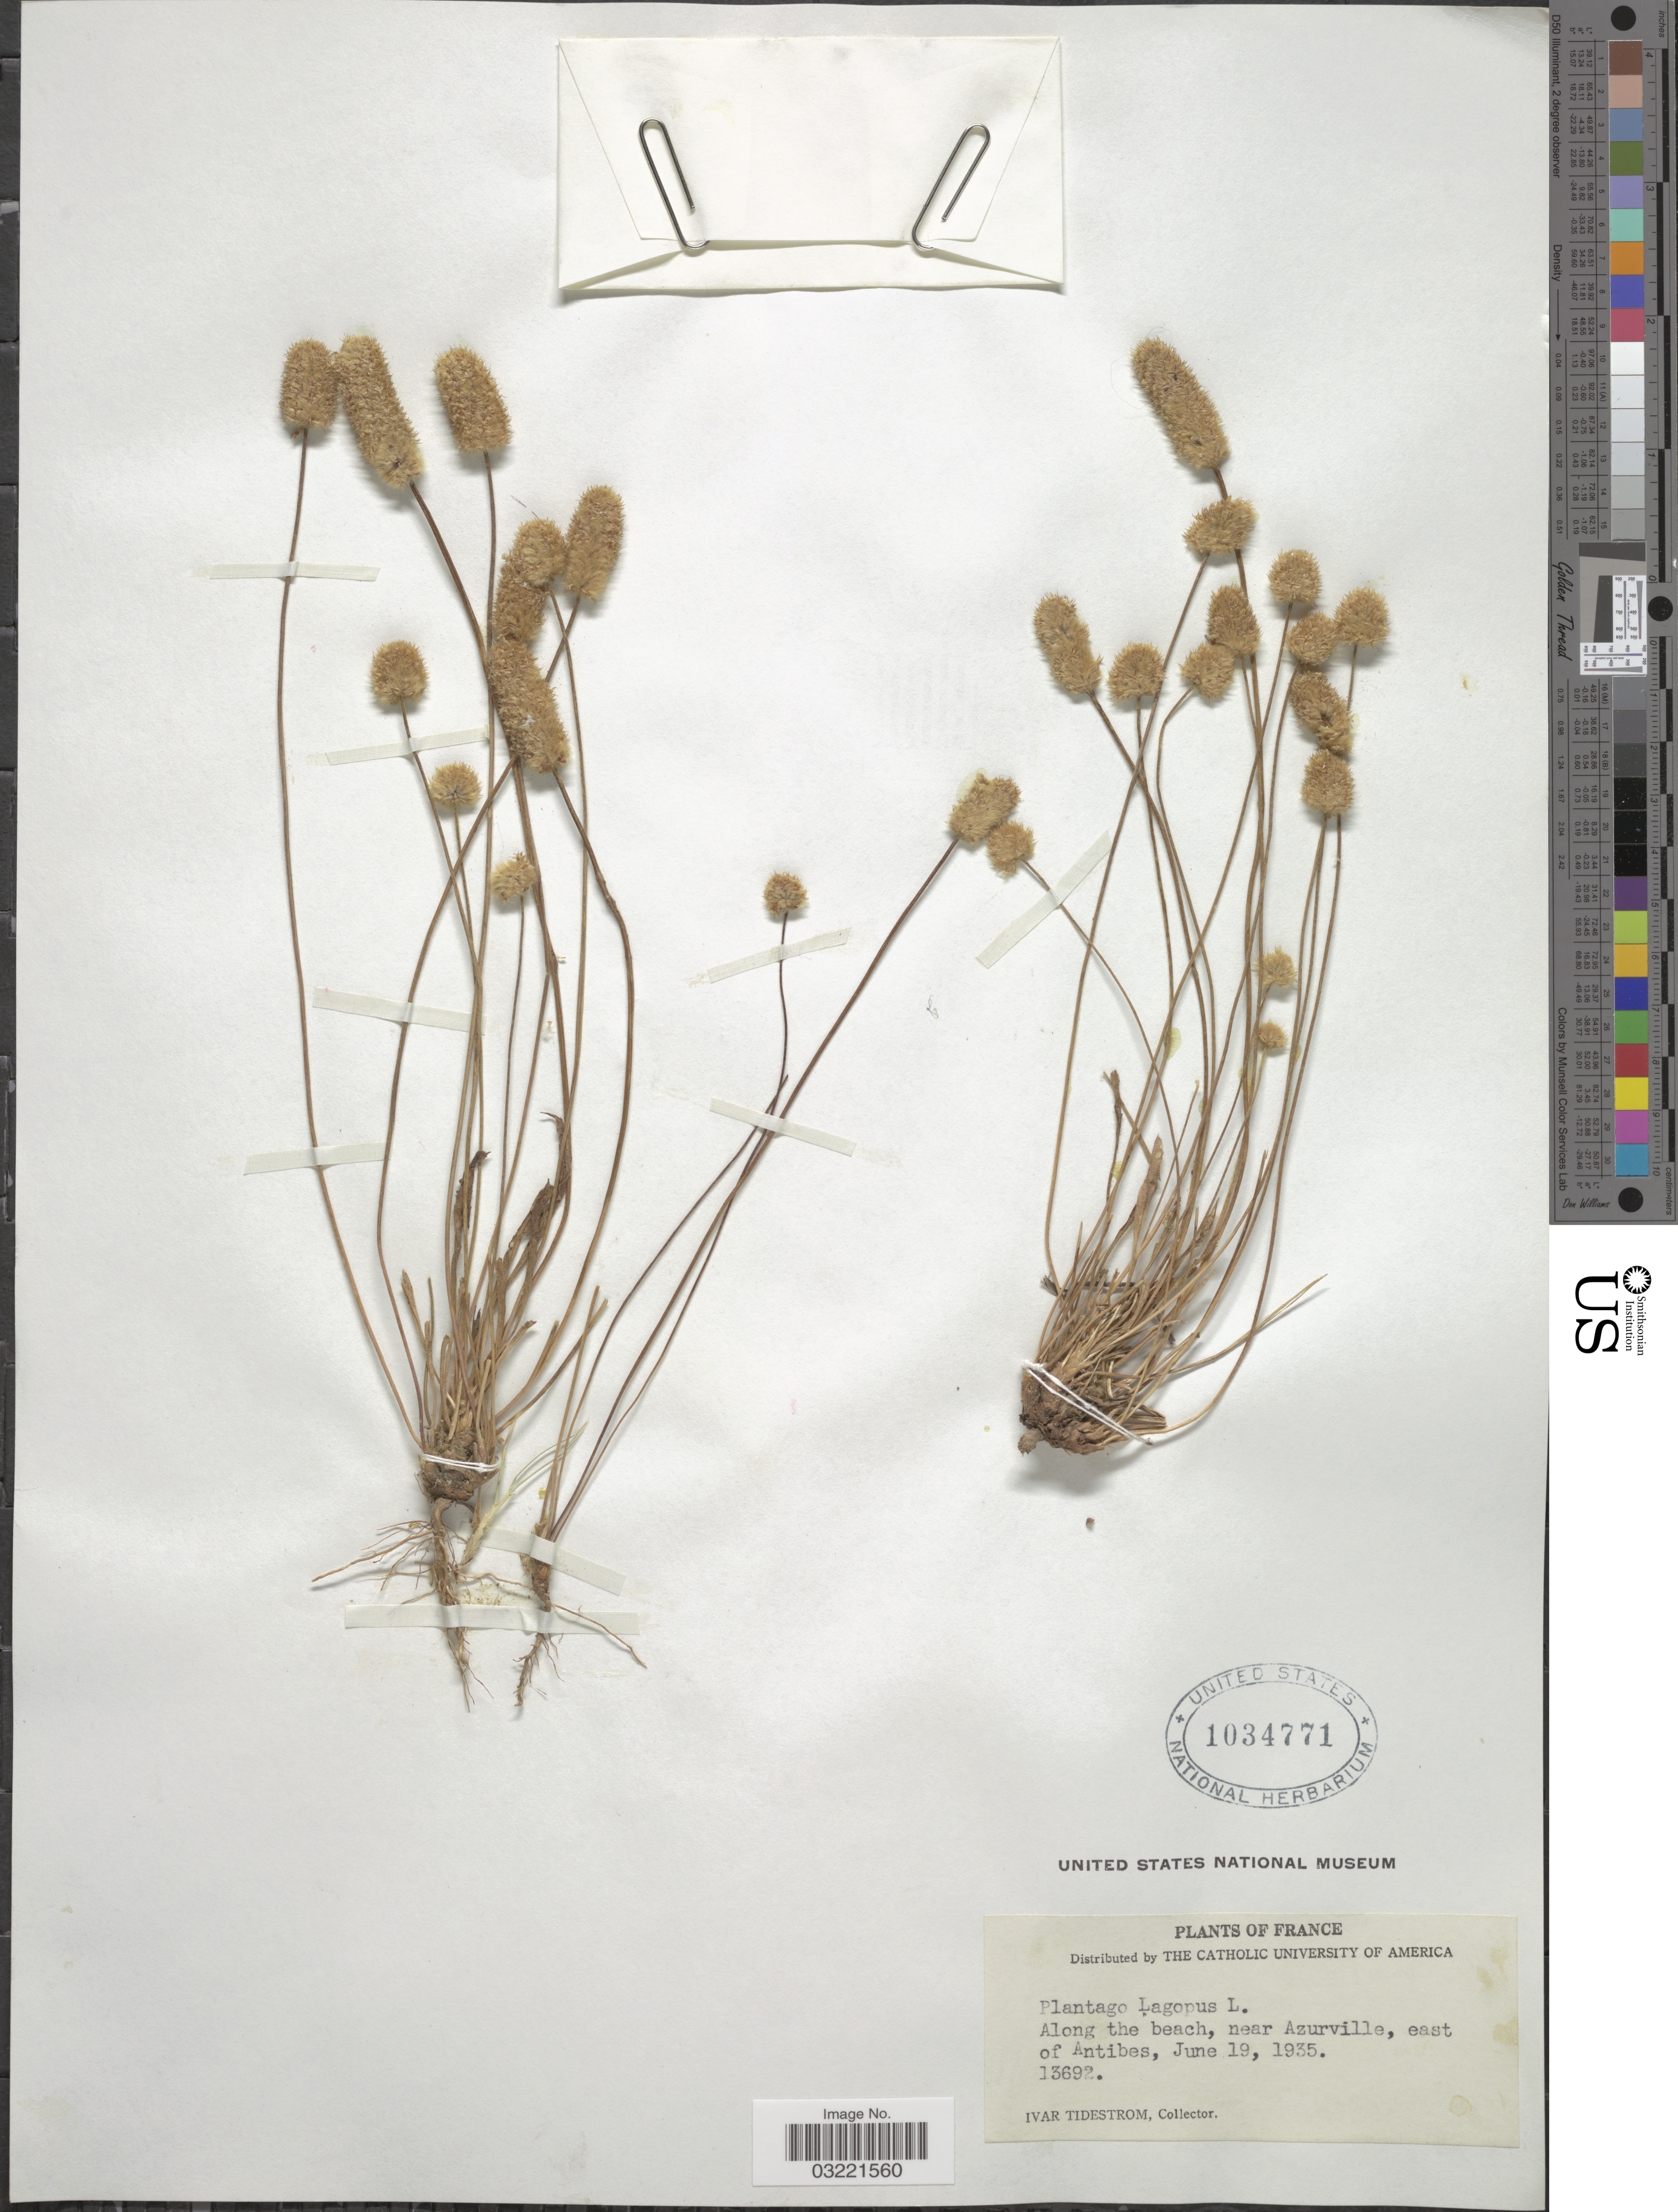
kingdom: Plantae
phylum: Tracheophyta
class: Magnoliopsida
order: Lamiales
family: Plantaginaceae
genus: Plantago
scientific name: Plantago lagopus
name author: L.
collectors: I. F. Tidestrom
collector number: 13692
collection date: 1935-06-19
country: France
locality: Along the beach, near Azurville, east of Antibes.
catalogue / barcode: US 1034771